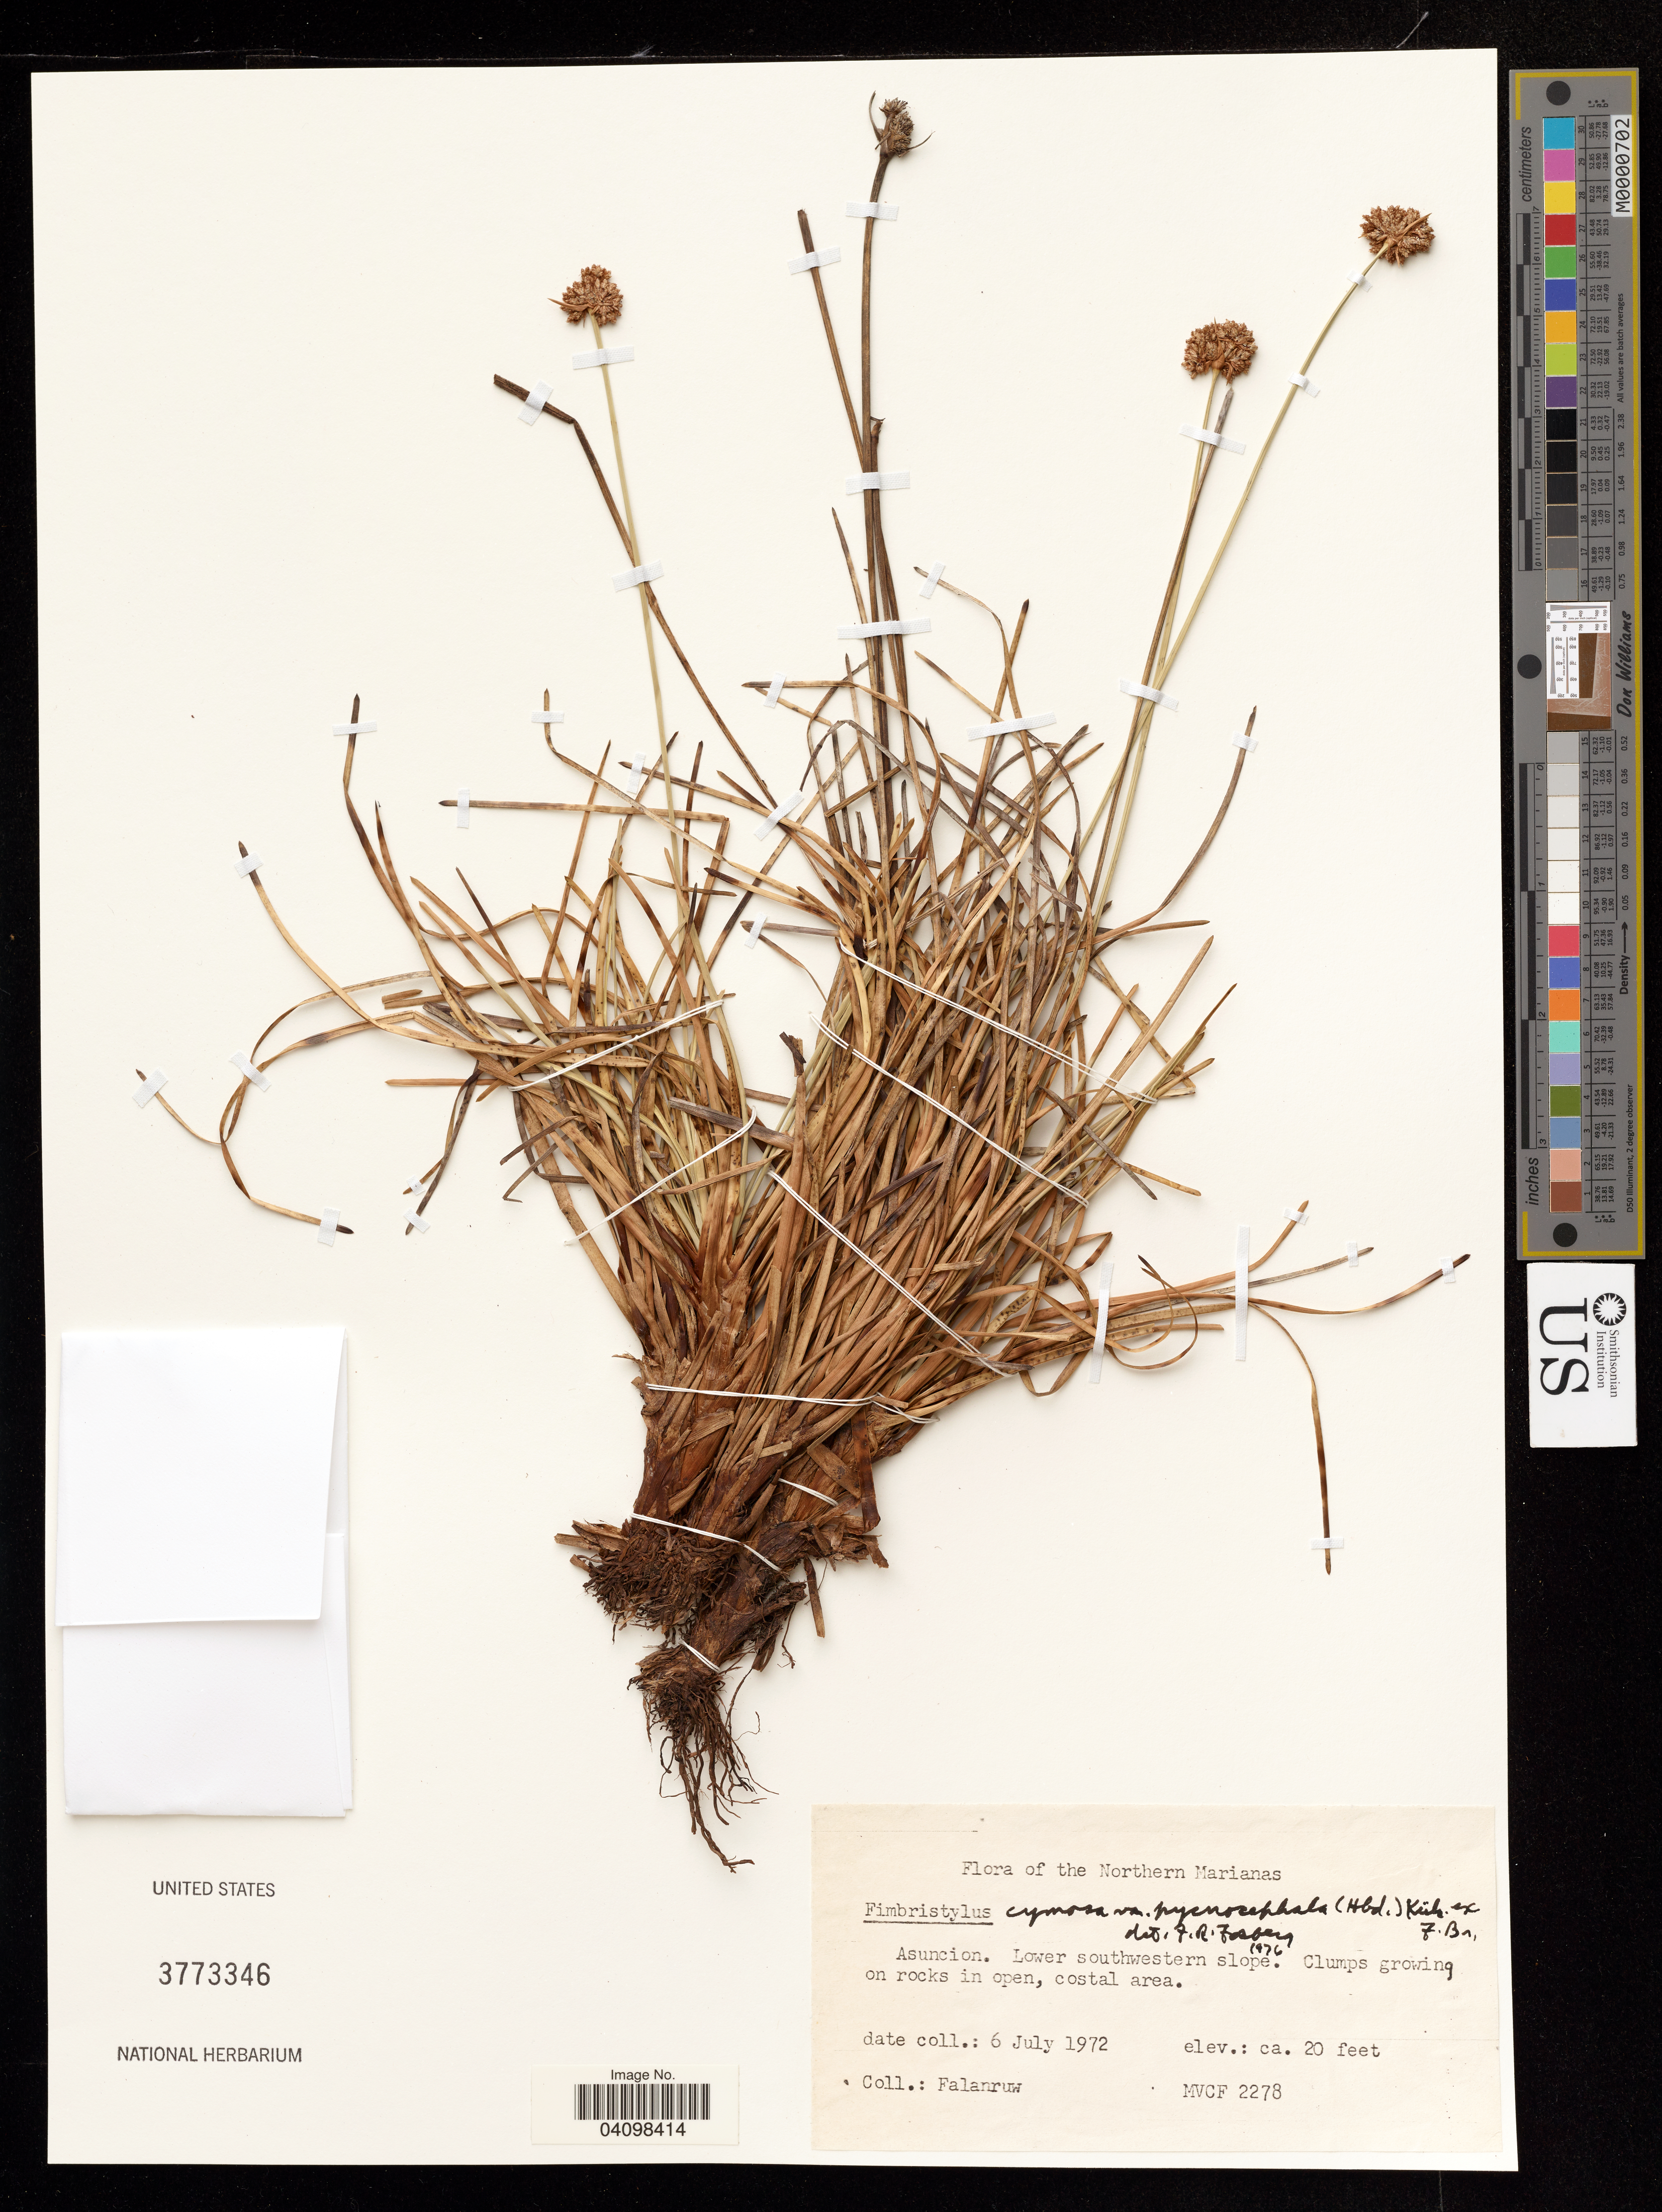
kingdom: Plantae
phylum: Tracheophyta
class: Liliopsida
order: Poales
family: Cyperaceae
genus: Fimbristylis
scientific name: Fimbristylis cymosa R.Br. var. pycnocephala (Hillebr.) T.Koyama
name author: (Hillebr.) T. Koyama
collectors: Falanruw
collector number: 2278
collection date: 1972-07-06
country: Northern Mariana Islands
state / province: Asuncio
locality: Asuncion. Lower southwestern slope.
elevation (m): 6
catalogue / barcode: US 3773346